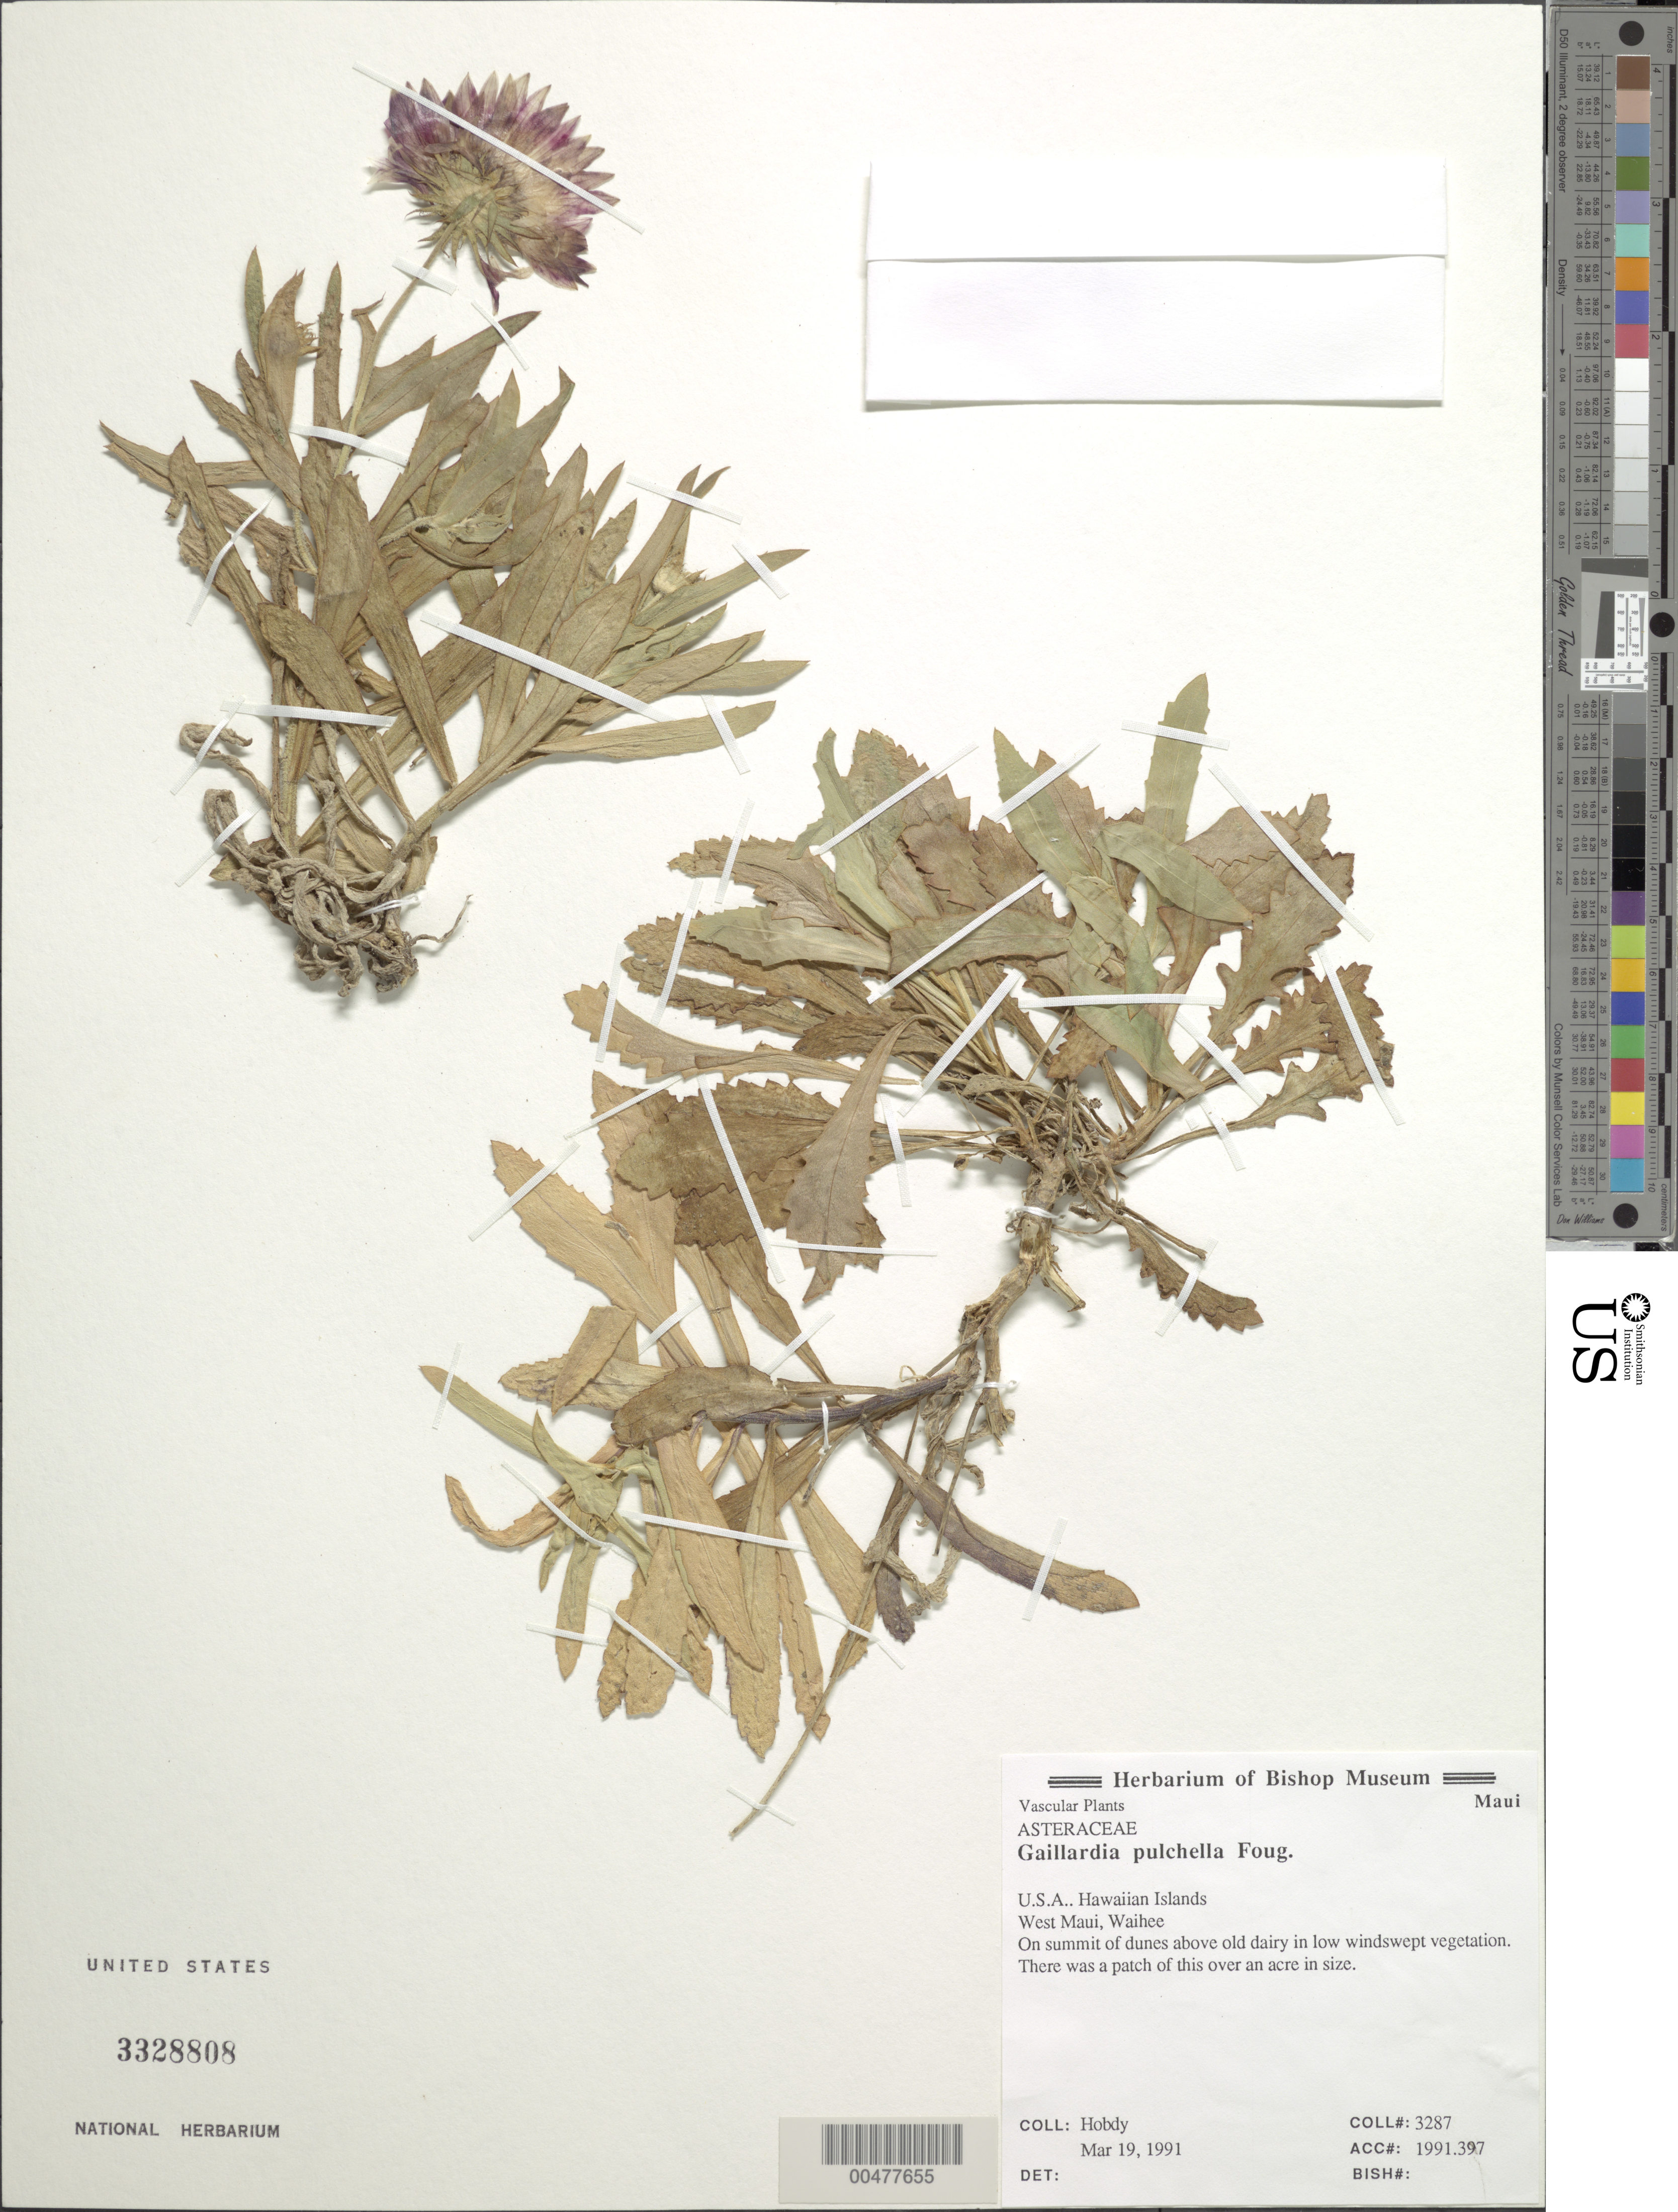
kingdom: Plantae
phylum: Tracheophyta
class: Magnoliopsida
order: Asterales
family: Asteraceae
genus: Gaillardia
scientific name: Gaillardia pulchella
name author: Foug.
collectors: R. Hobdy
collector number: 3287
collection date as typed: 19 Mar 1991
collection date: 1991-03-19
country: United States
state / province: Hawaii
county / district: Maui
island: Maui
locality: W Maui, Waihee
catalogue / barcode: US 3328808